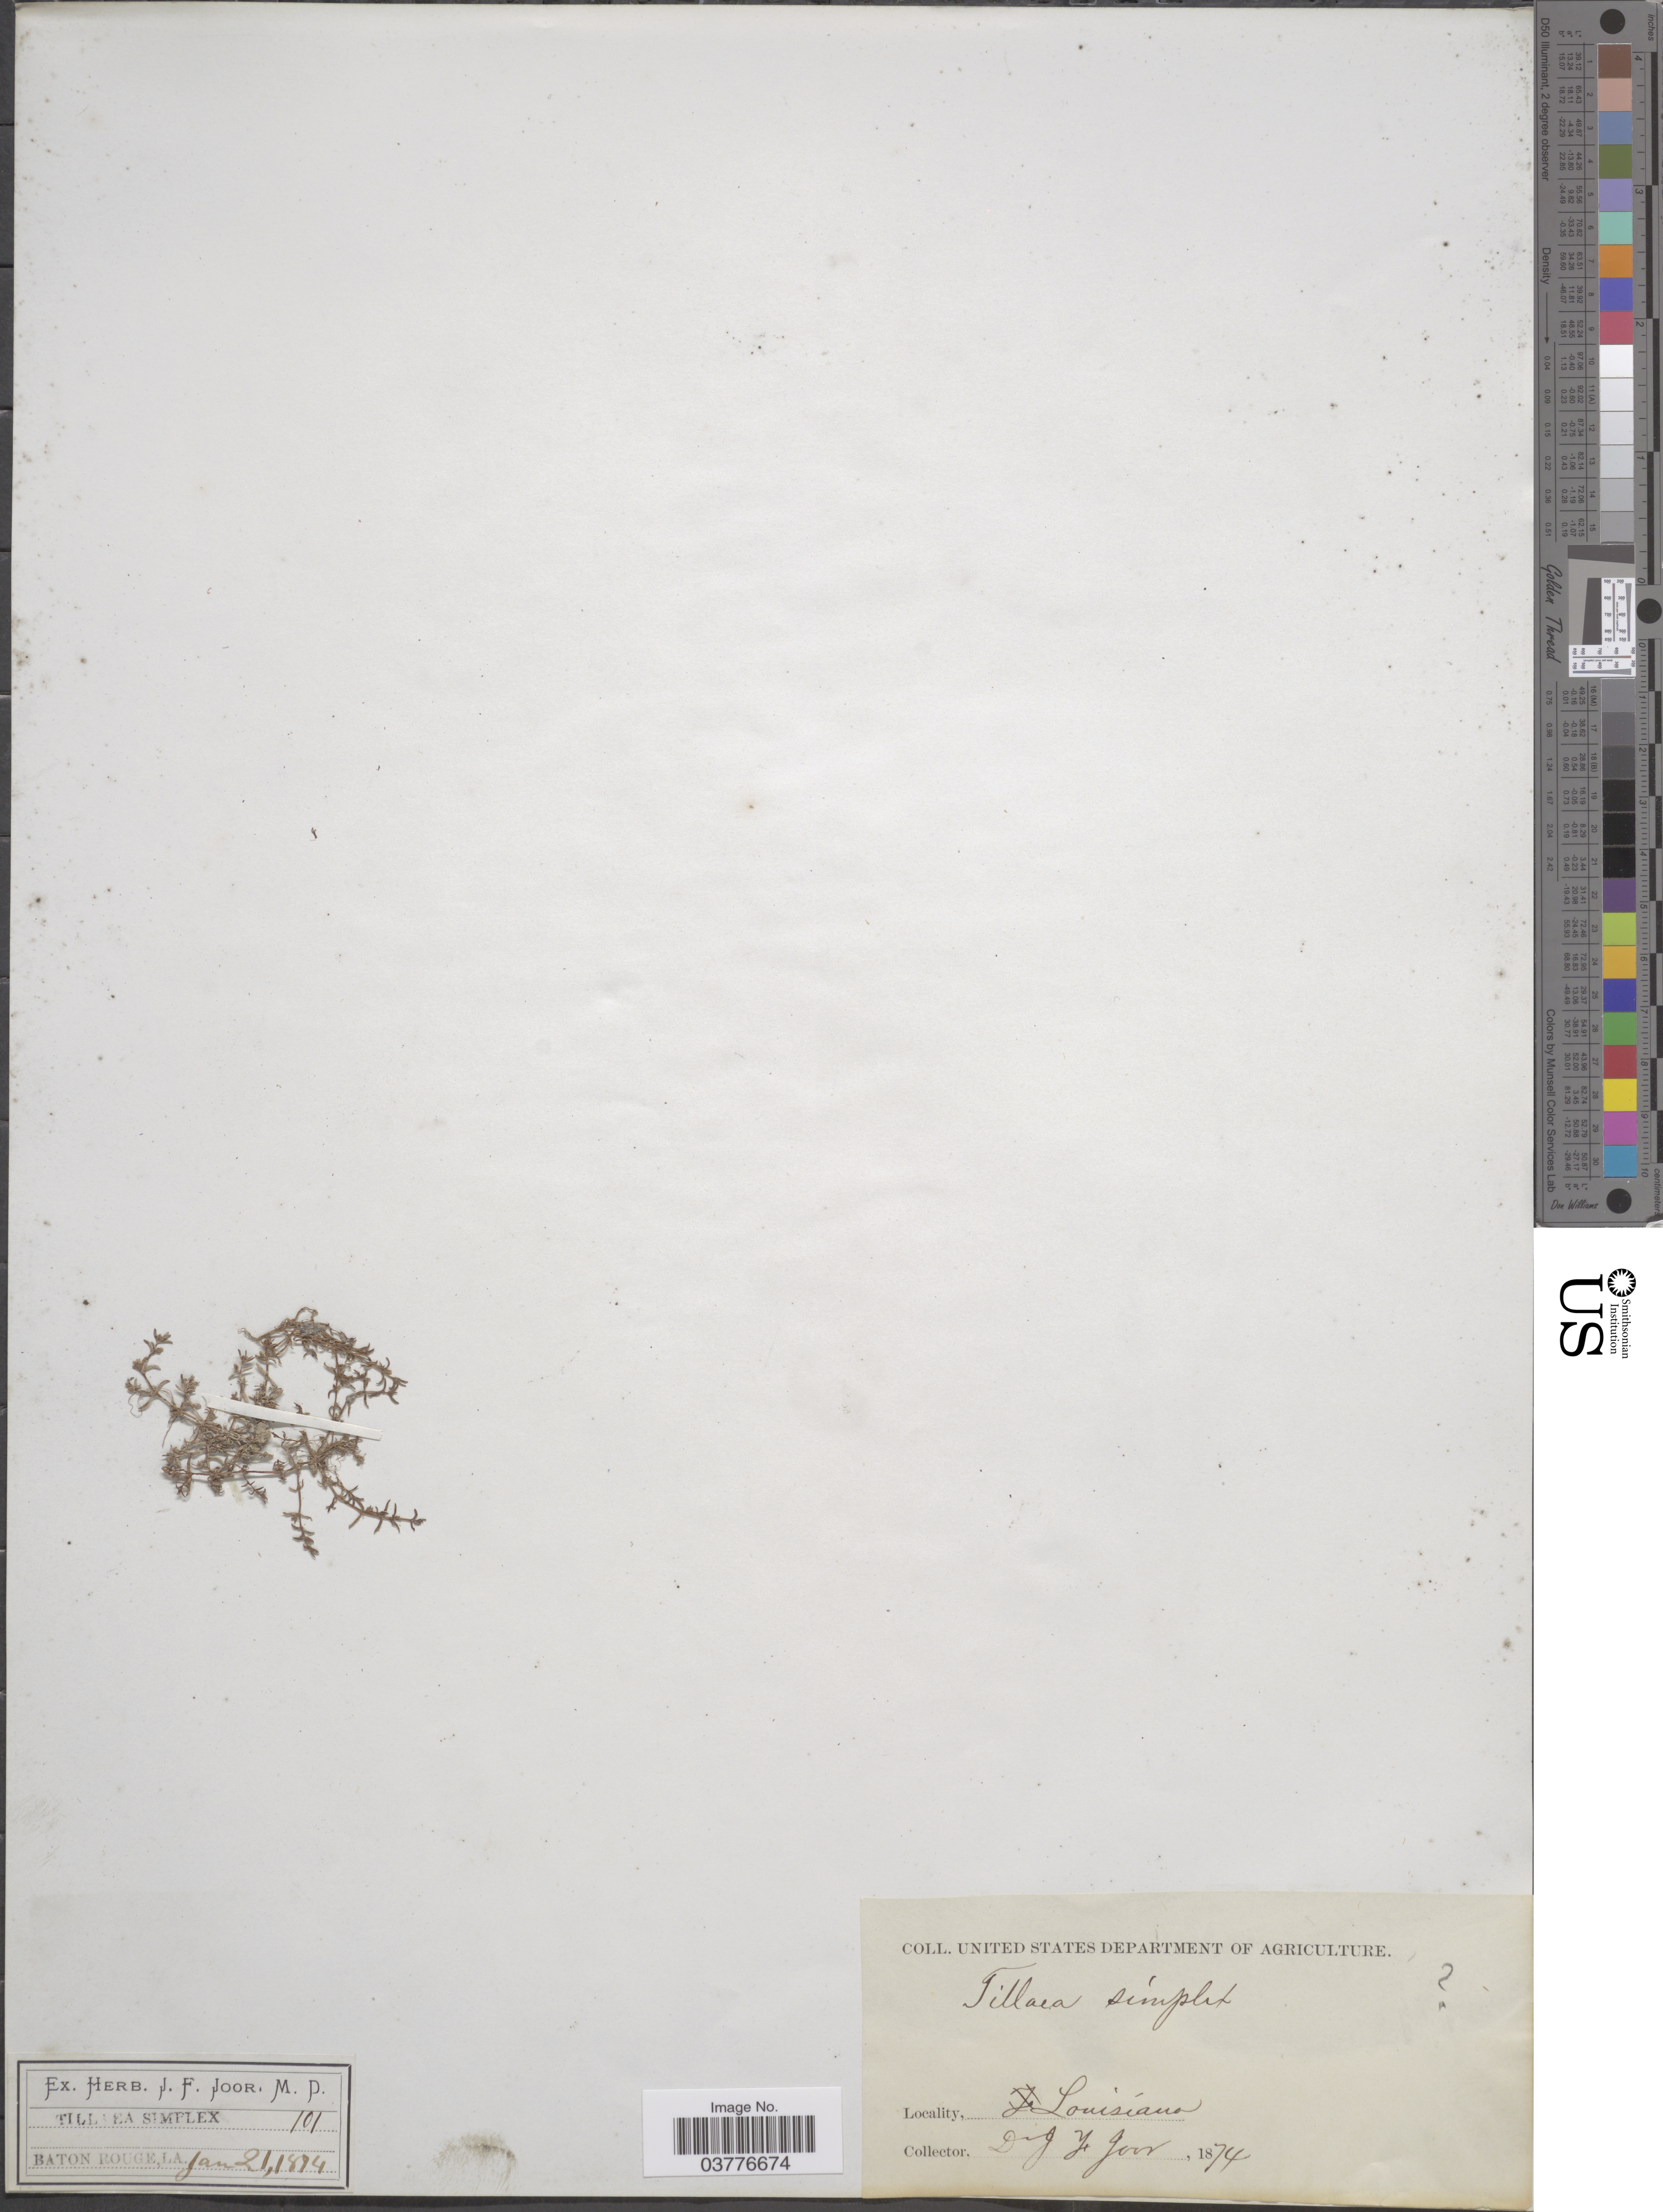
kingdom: Plantae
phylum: Tracheophyta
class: Magnoliopsida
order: Saxifragales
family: Crassulaceae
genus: Crassula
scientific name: Crassula aquatica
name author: (L.) Schönland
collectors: J. F. Joor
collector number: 101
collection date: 1874-01-21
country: United States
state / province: Louisiana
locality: Baton Rouge.